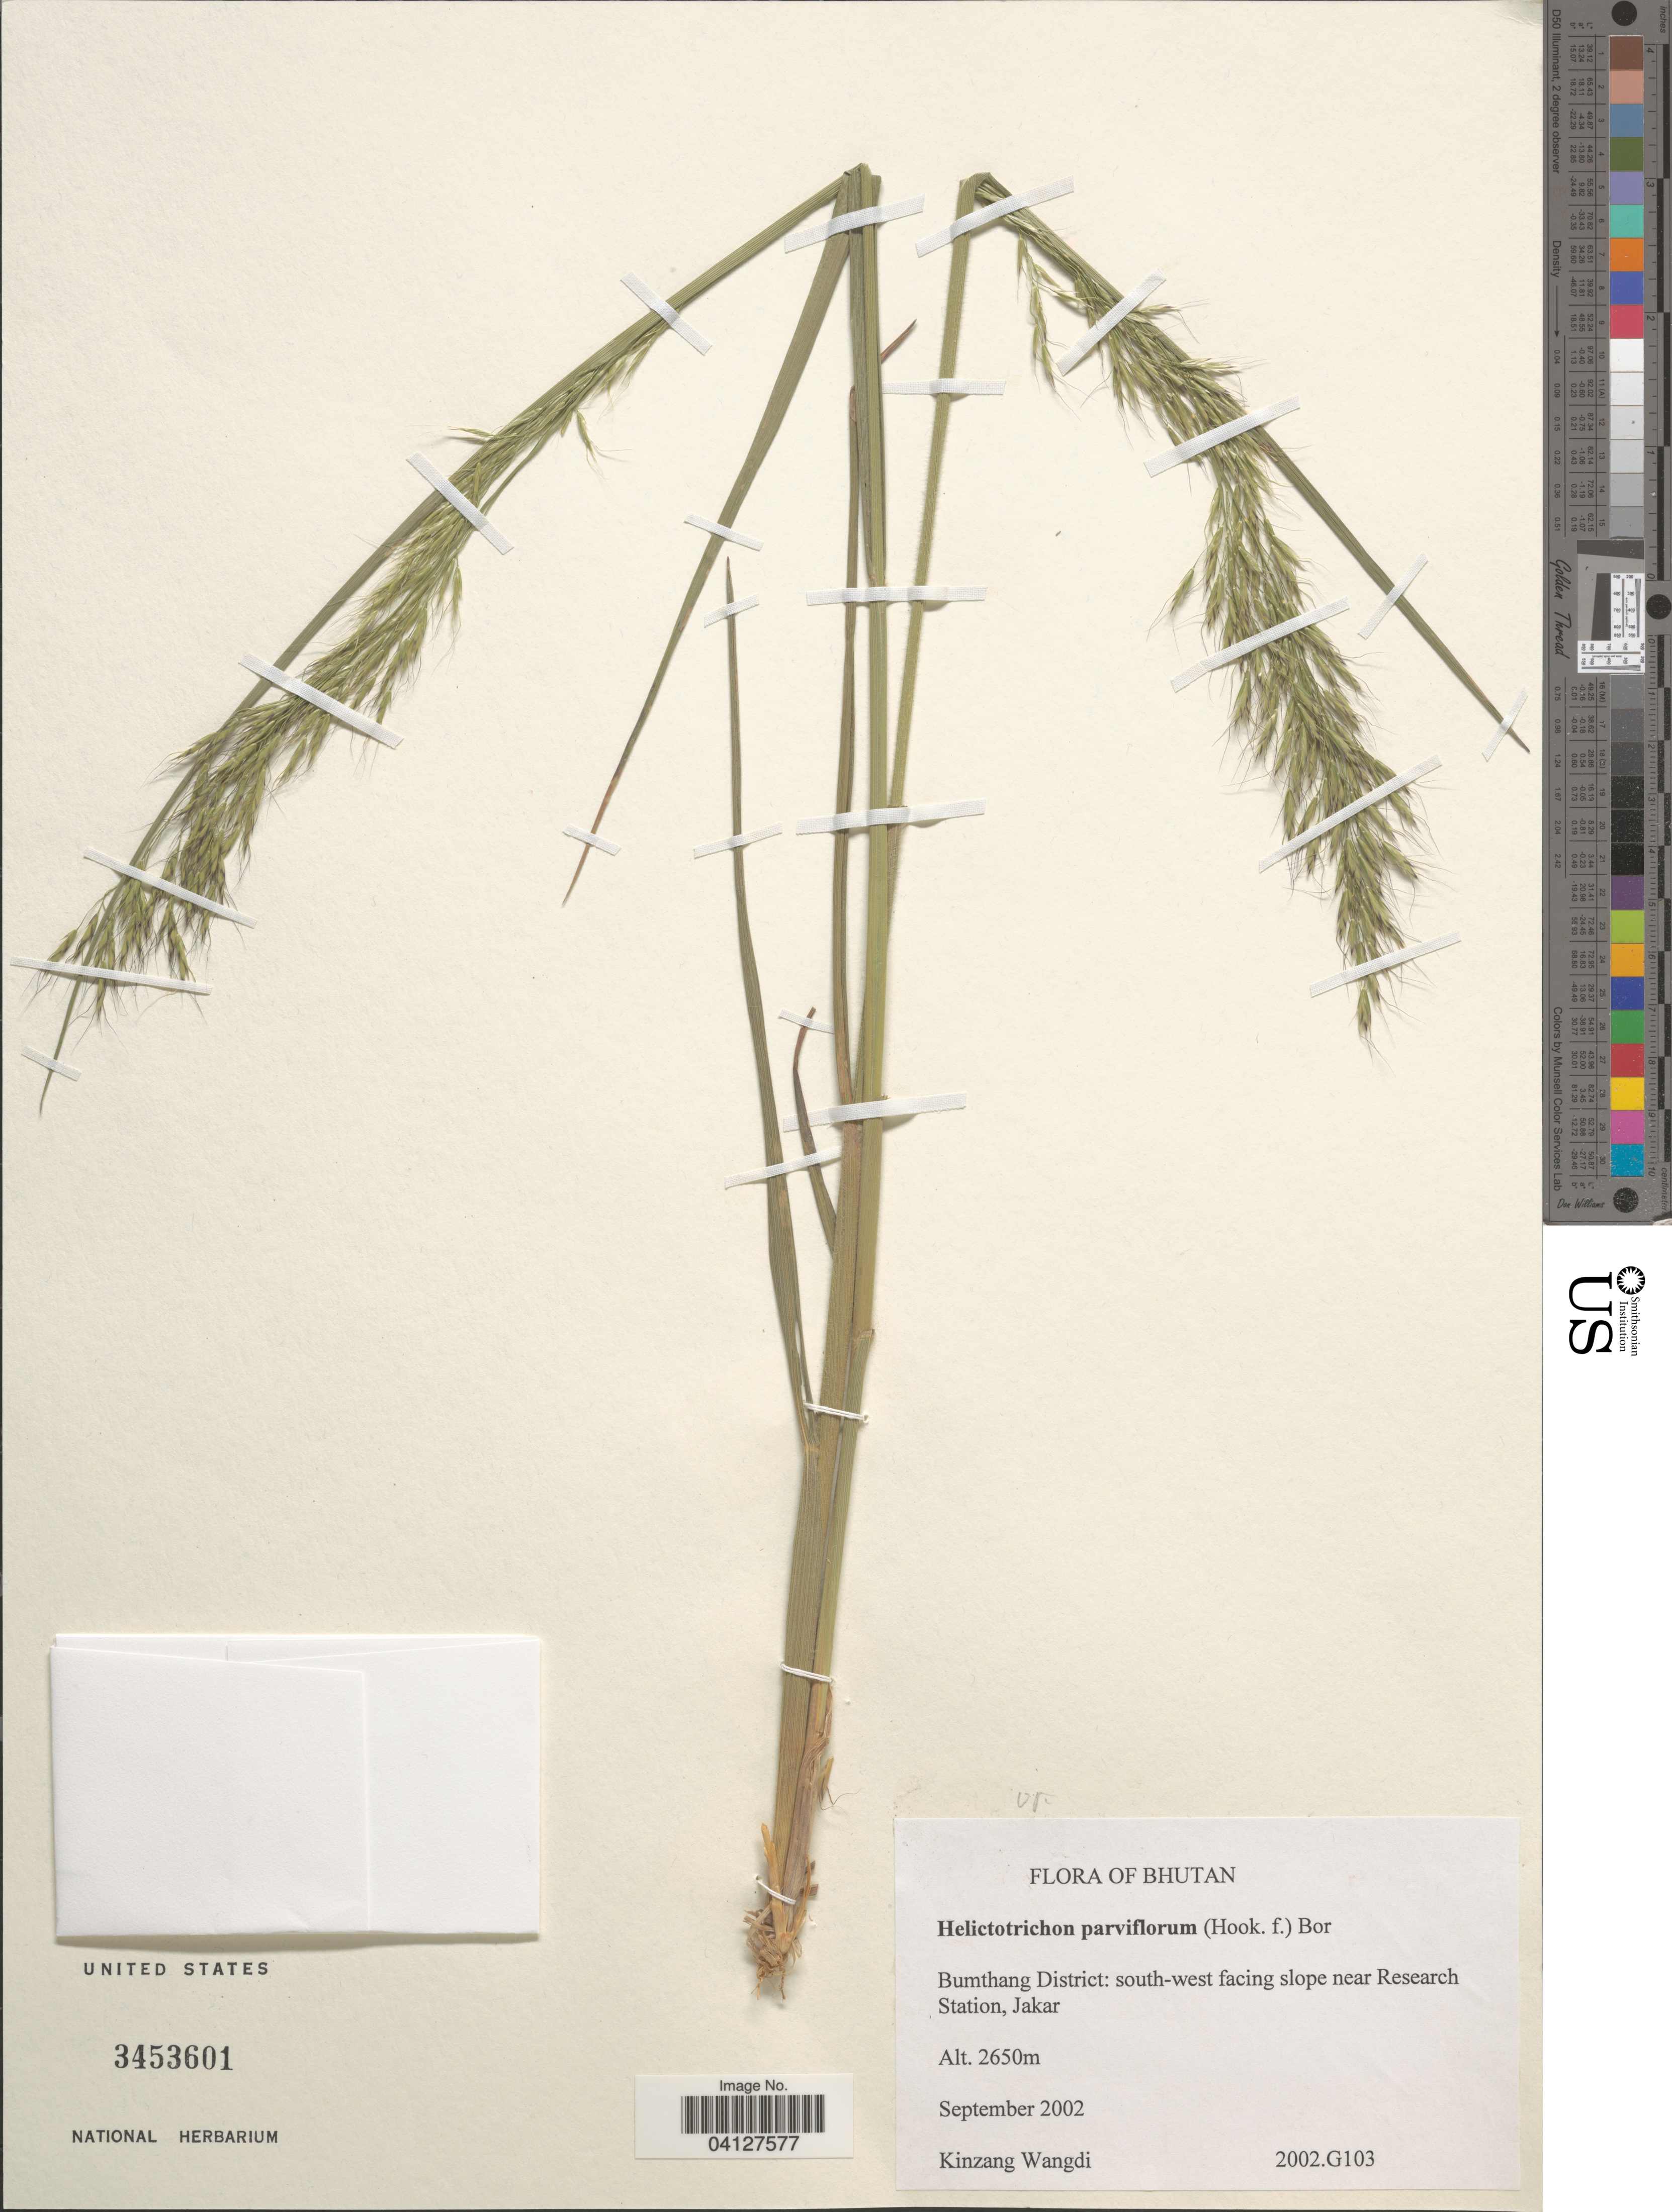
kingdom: Plantae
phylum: Tracheophyta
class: Liliopsida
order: Poales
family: Poaceae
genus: Helictotrichon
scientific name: Helictotrichon parviflorum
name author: (Hook. f.) Bor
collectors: K. Wangdi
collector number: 2002.G103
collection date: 2002-09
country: Bhutan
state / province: Bumthang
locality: Bumthang District: south-west facing slope near Research Station, Jakar.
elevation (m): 2650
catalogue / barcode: US 3453601